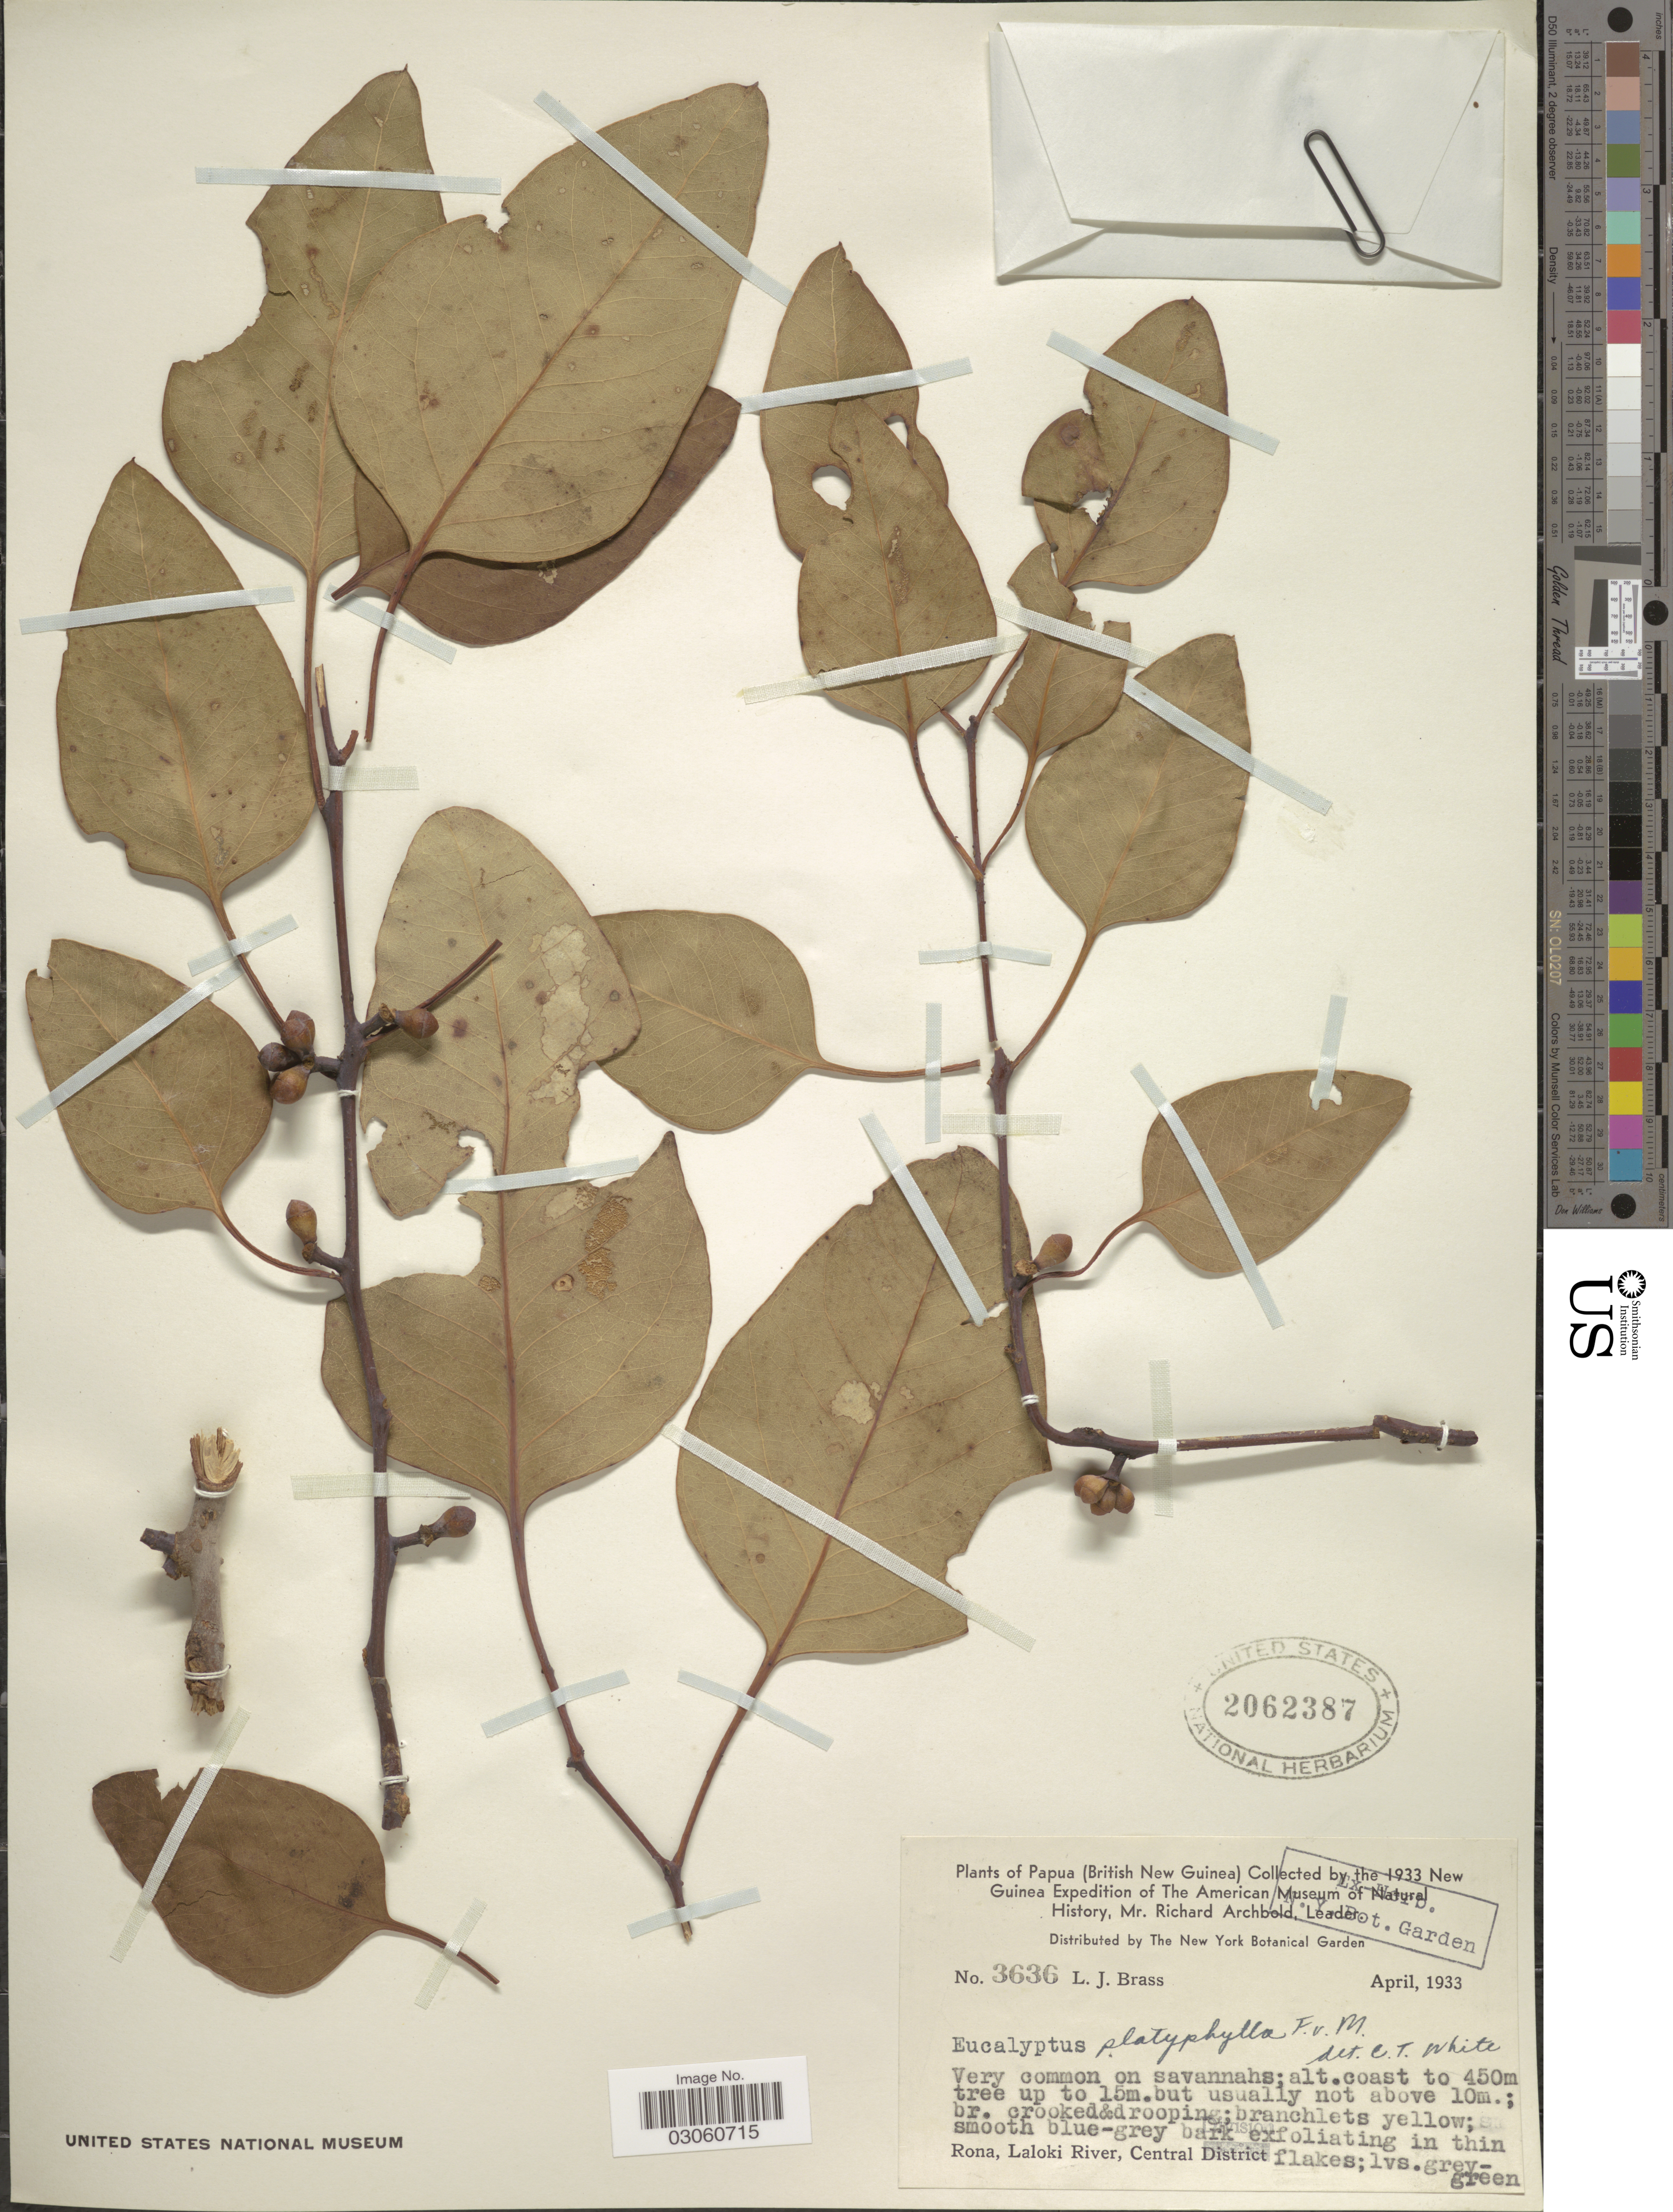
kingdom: Plantae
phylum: Tracheophyta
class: Magnoliopsida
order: Myrtales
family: Myrtaceae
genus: Eucalyptus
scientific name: Eucalyptus platyphylla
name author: F. Muell.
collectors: L. J. Brass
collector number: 3636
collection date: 1933-04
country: Papua New Guinea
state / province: Central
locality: Papua (British New Guinea). Rona, Laloki River, Central District.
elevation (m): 450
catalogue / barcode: US 2062387